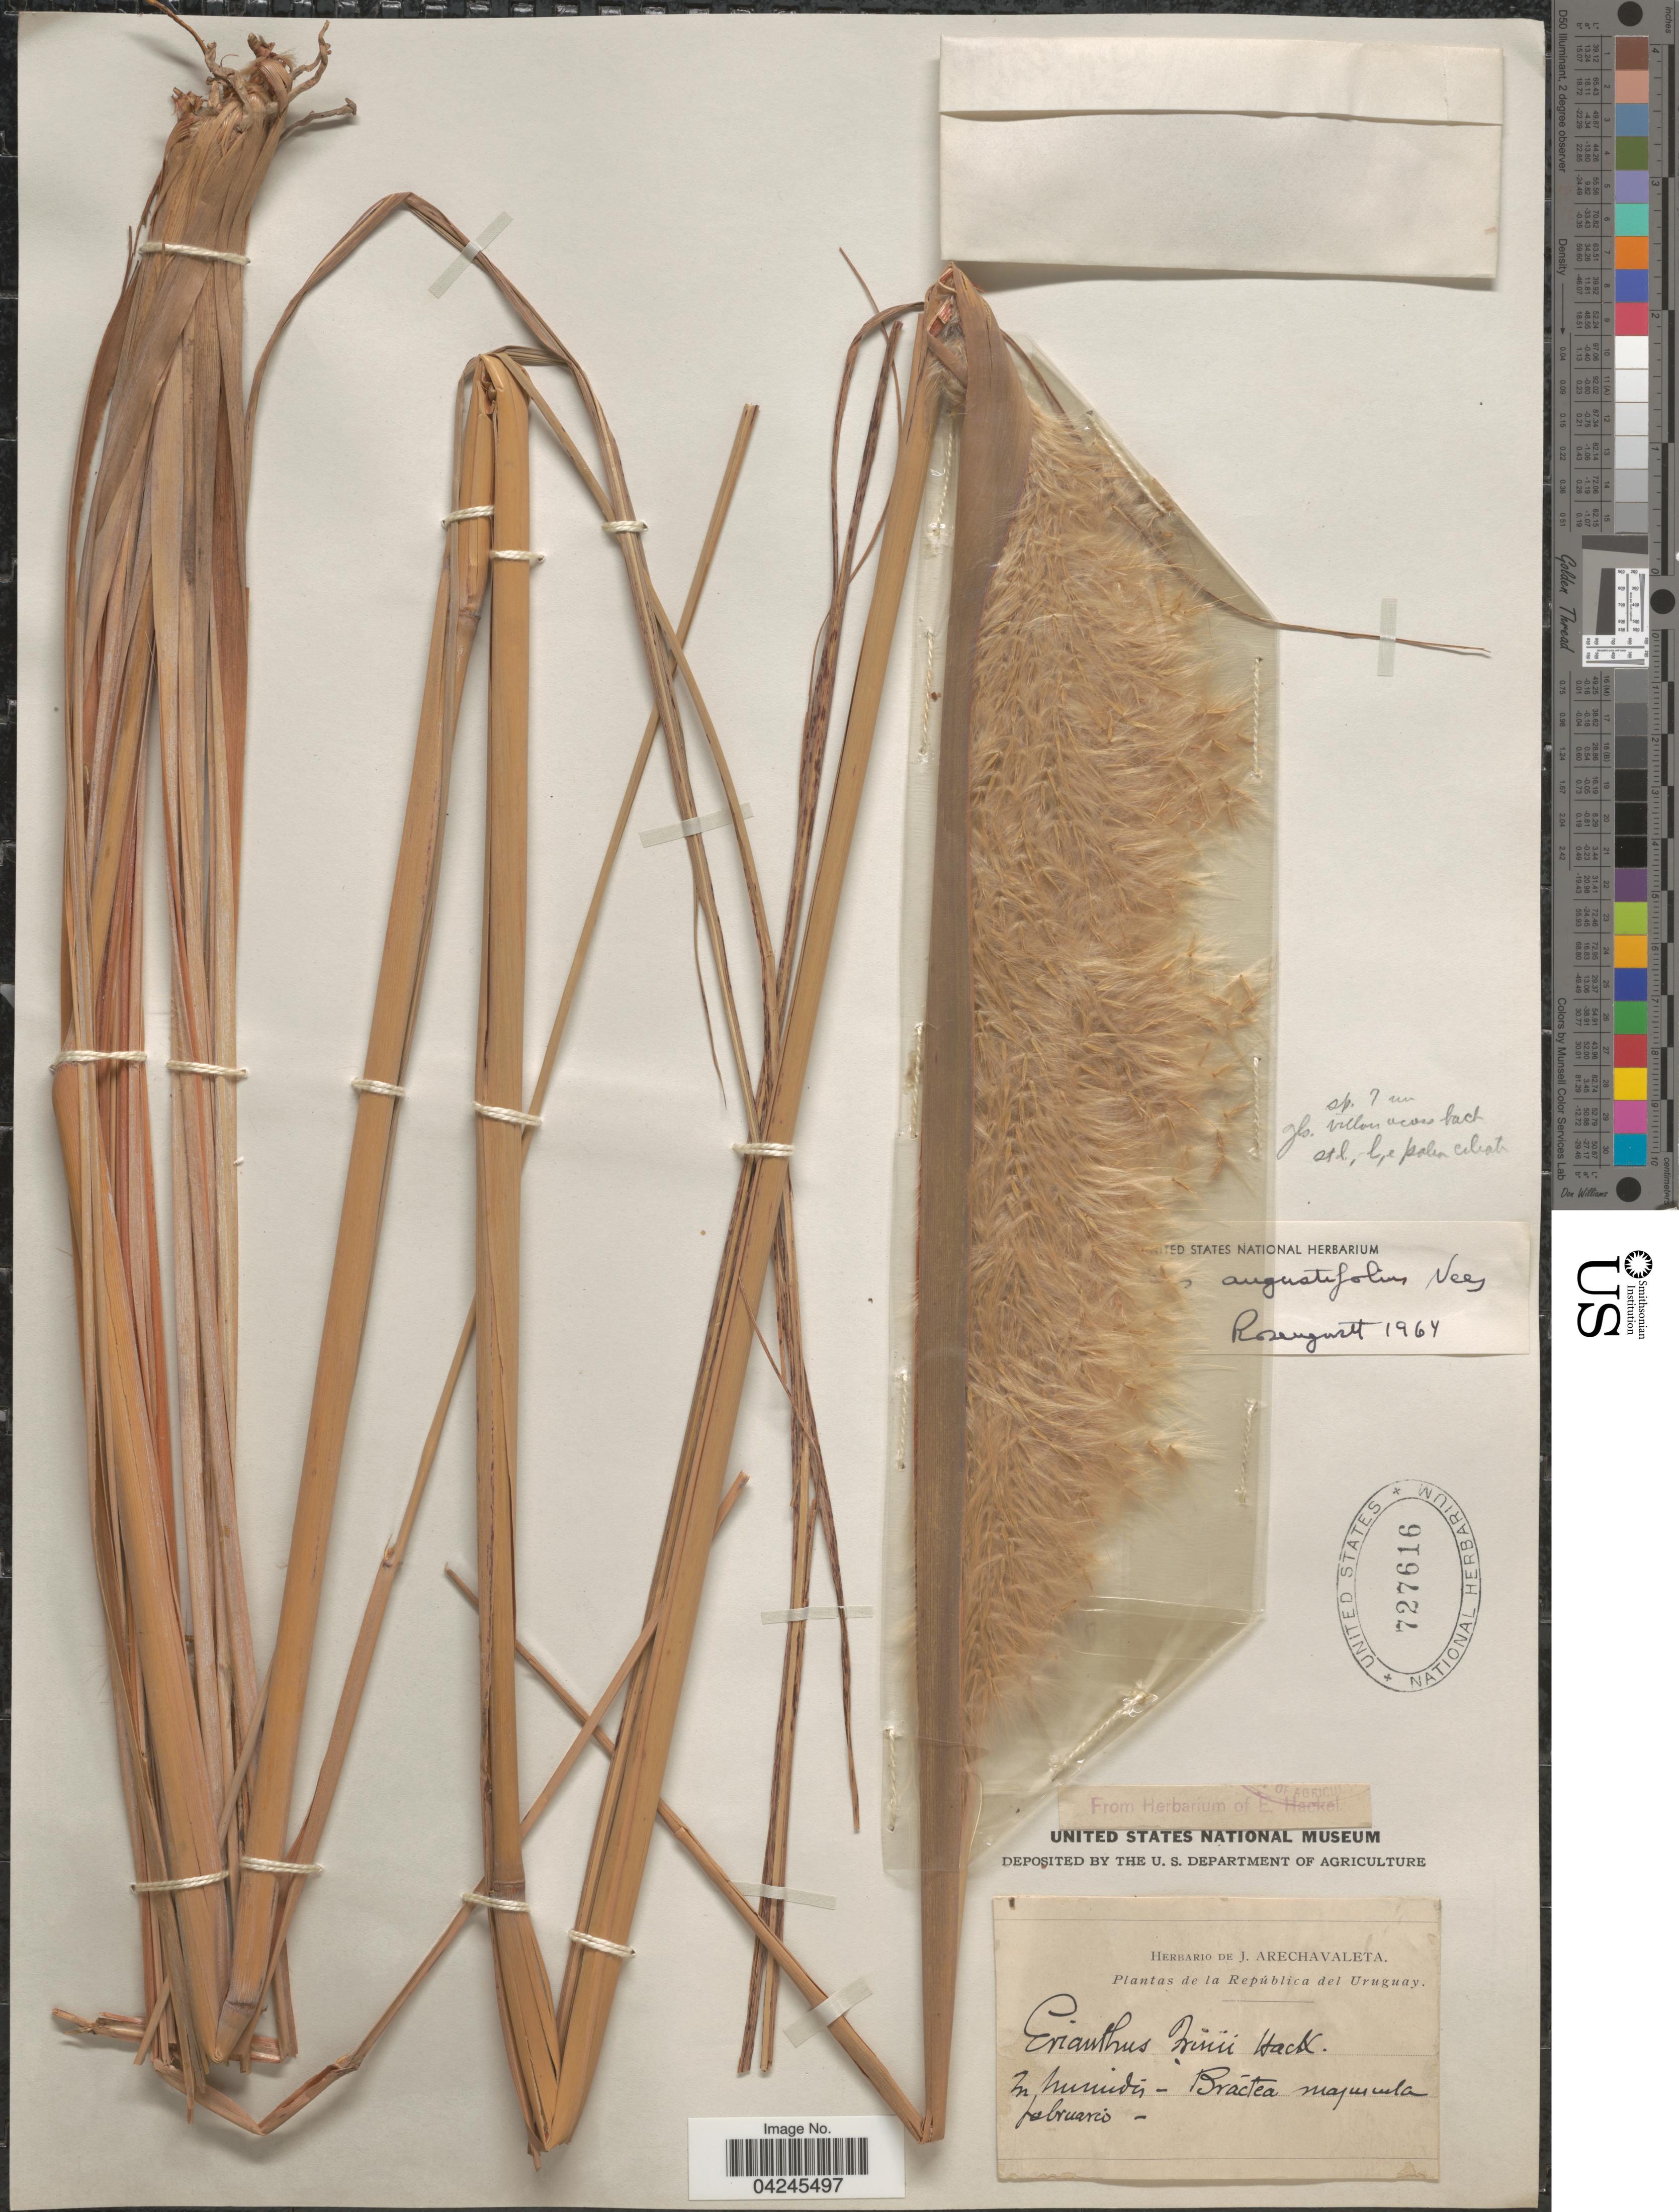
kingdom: Plantae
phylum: Tracheophyta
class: Liliopsida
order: Poales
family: Poaceae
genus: Erianthus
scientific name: Erianthus trinii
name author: Hack.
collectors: ex herb. de J. Arechavaleta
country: Uruguay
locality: República del Uruguay.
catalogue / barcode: US 727616